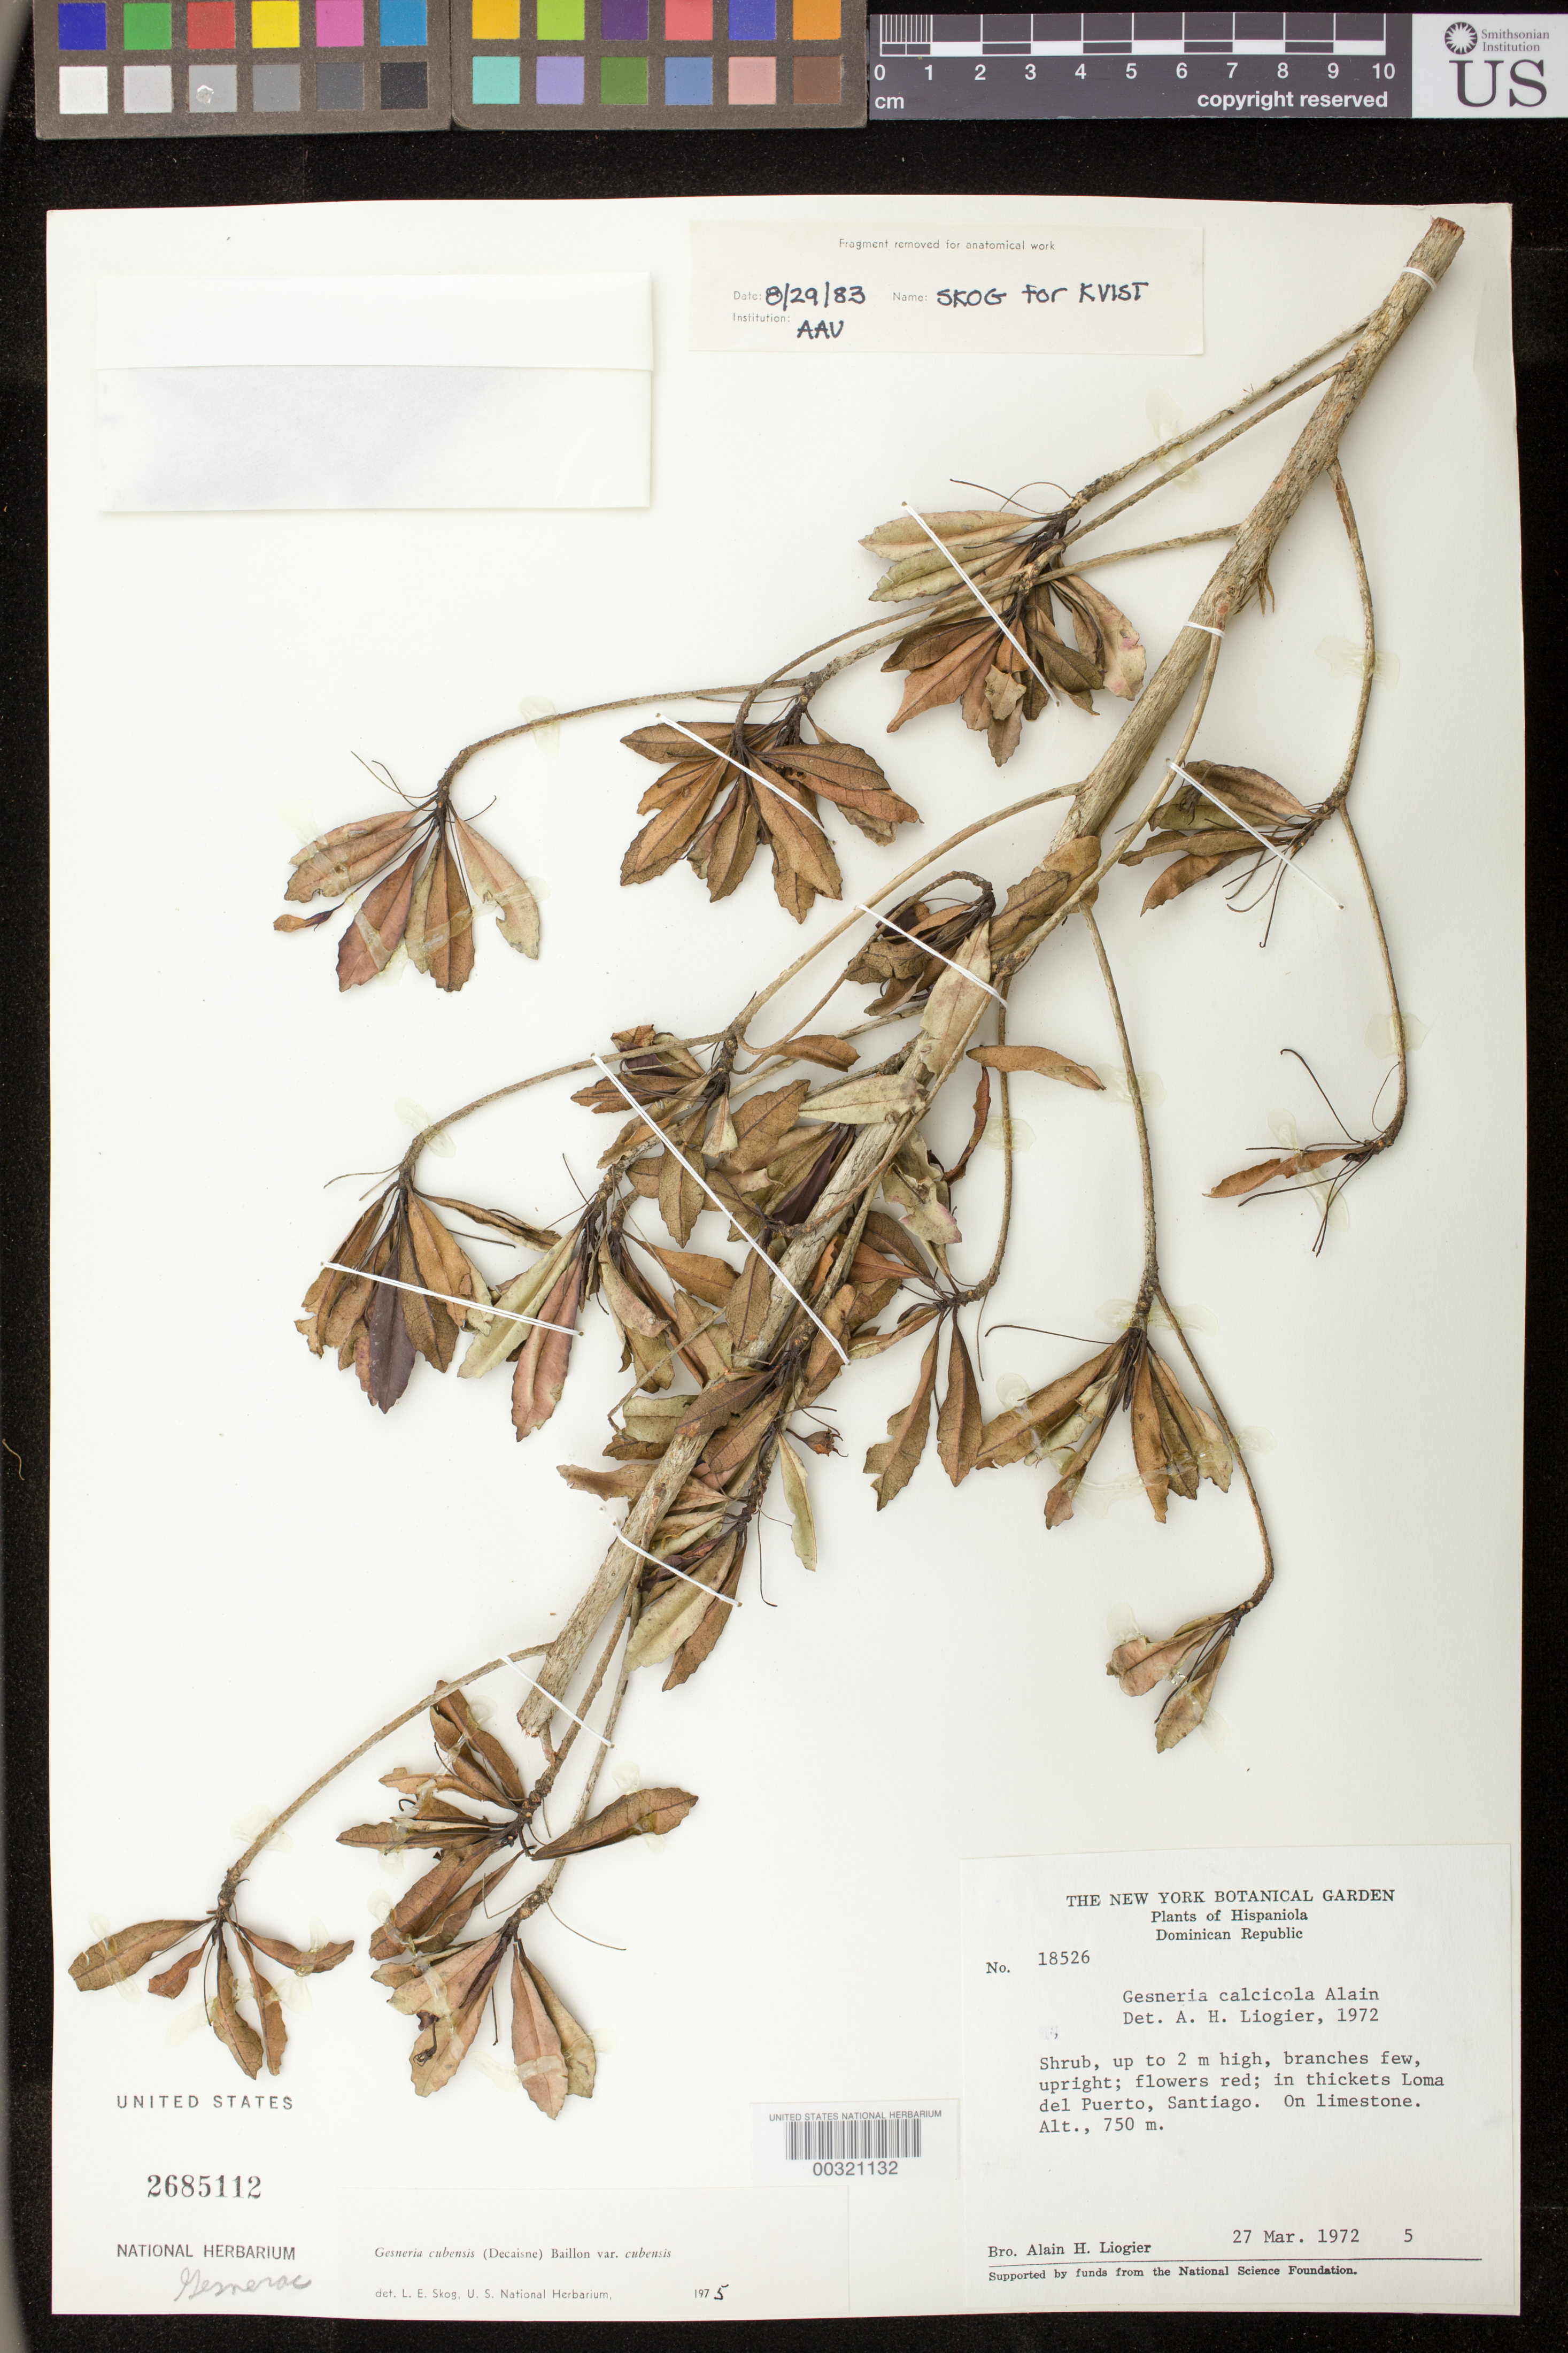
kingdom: Plantae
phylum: Tracheophyta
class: Magnoliopsida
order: Lamiales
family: Gesneriaceae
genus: Gesneria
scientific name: Gesneria cubensis var. cubensis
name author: (Decne.) Baill.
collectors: A. H. Liogier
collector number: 18526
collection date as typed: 27 Mar 1972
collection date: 1972-03-27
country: Dominican Republic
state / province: Santiago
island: Hispaniola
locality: Loma del Puerto, Santiago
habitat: In thickets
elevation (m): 750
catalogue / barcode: US 2685112